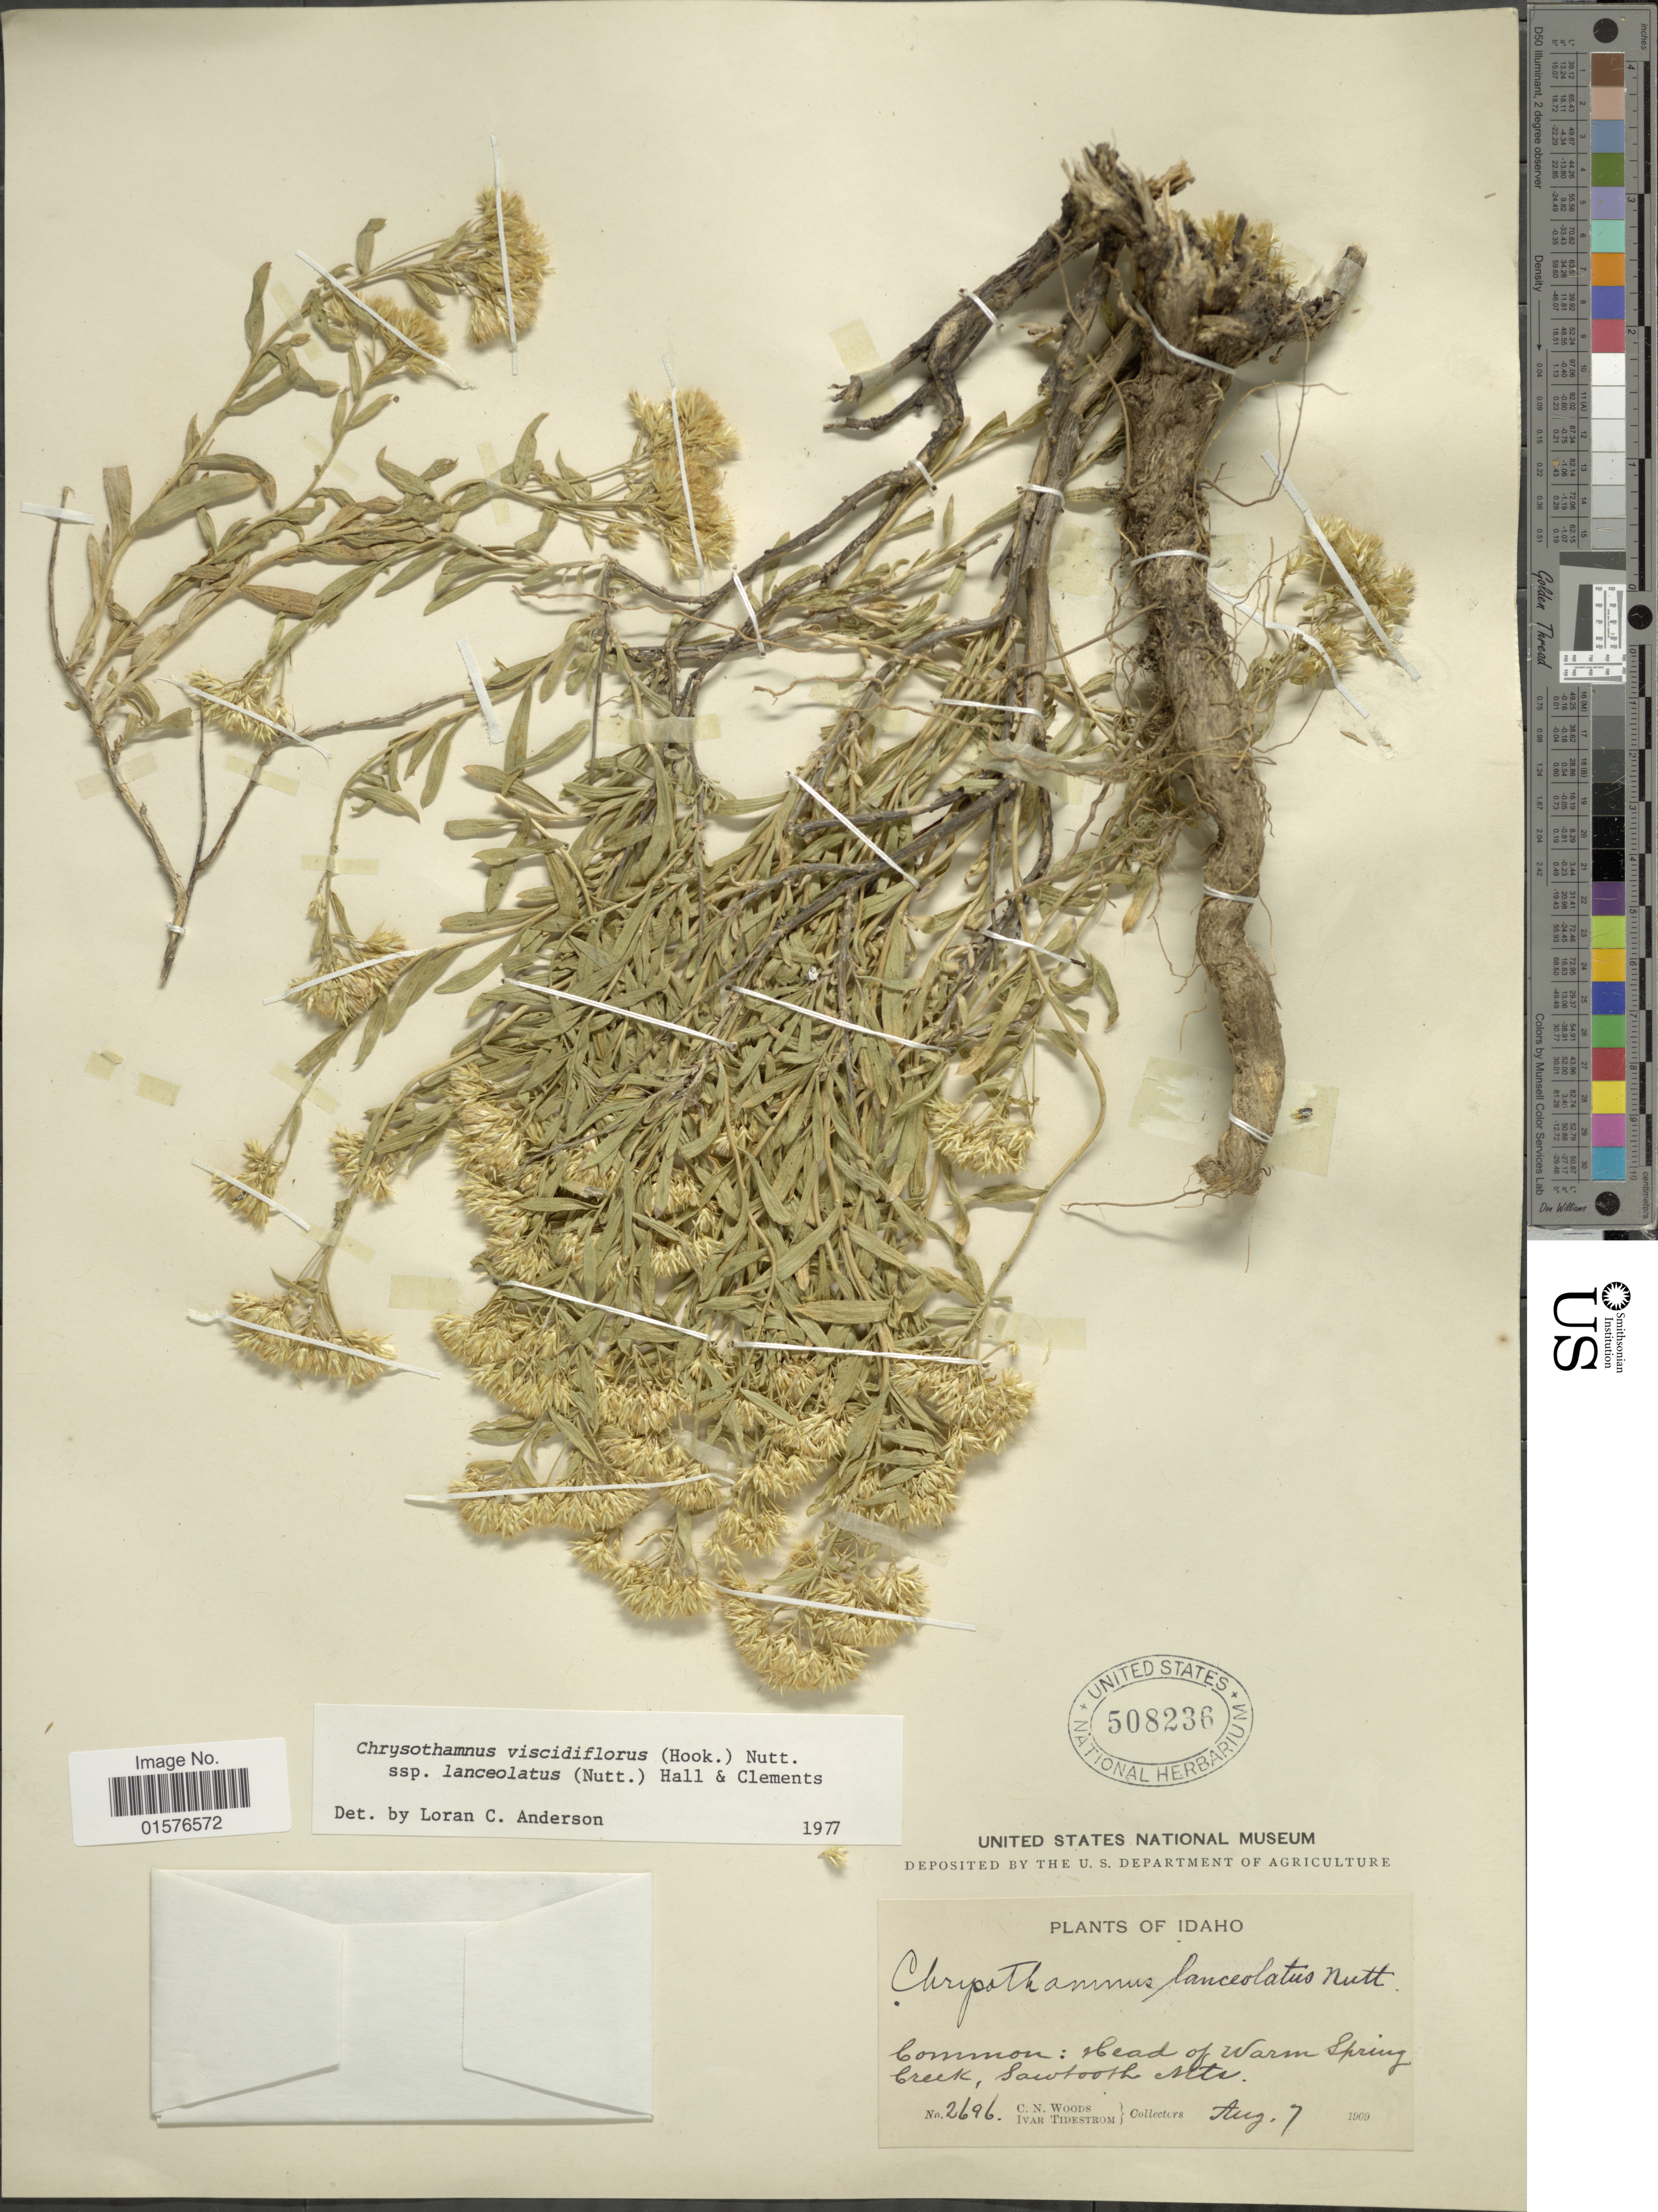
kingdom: Plantae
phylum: Tracheophyta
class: Magnoliopsida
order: Asterales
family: Asteraceae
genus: Chrysothamnus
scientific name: Chrysothamnus viscidiflorus subsp. lanceolatus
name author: (Nutt.) H.M. Hall & Clem.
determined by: Urbatsch, Lowell E., Curator (LSU), Louisiana State University (UNITED STATES)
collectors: C. Woods & I. F. Tidestrom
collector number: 2696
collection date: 1909-08-07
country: United States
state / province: Idaho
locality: Head of Warm Spring Creek, Sawtooth Mts.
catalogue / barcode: US 508236